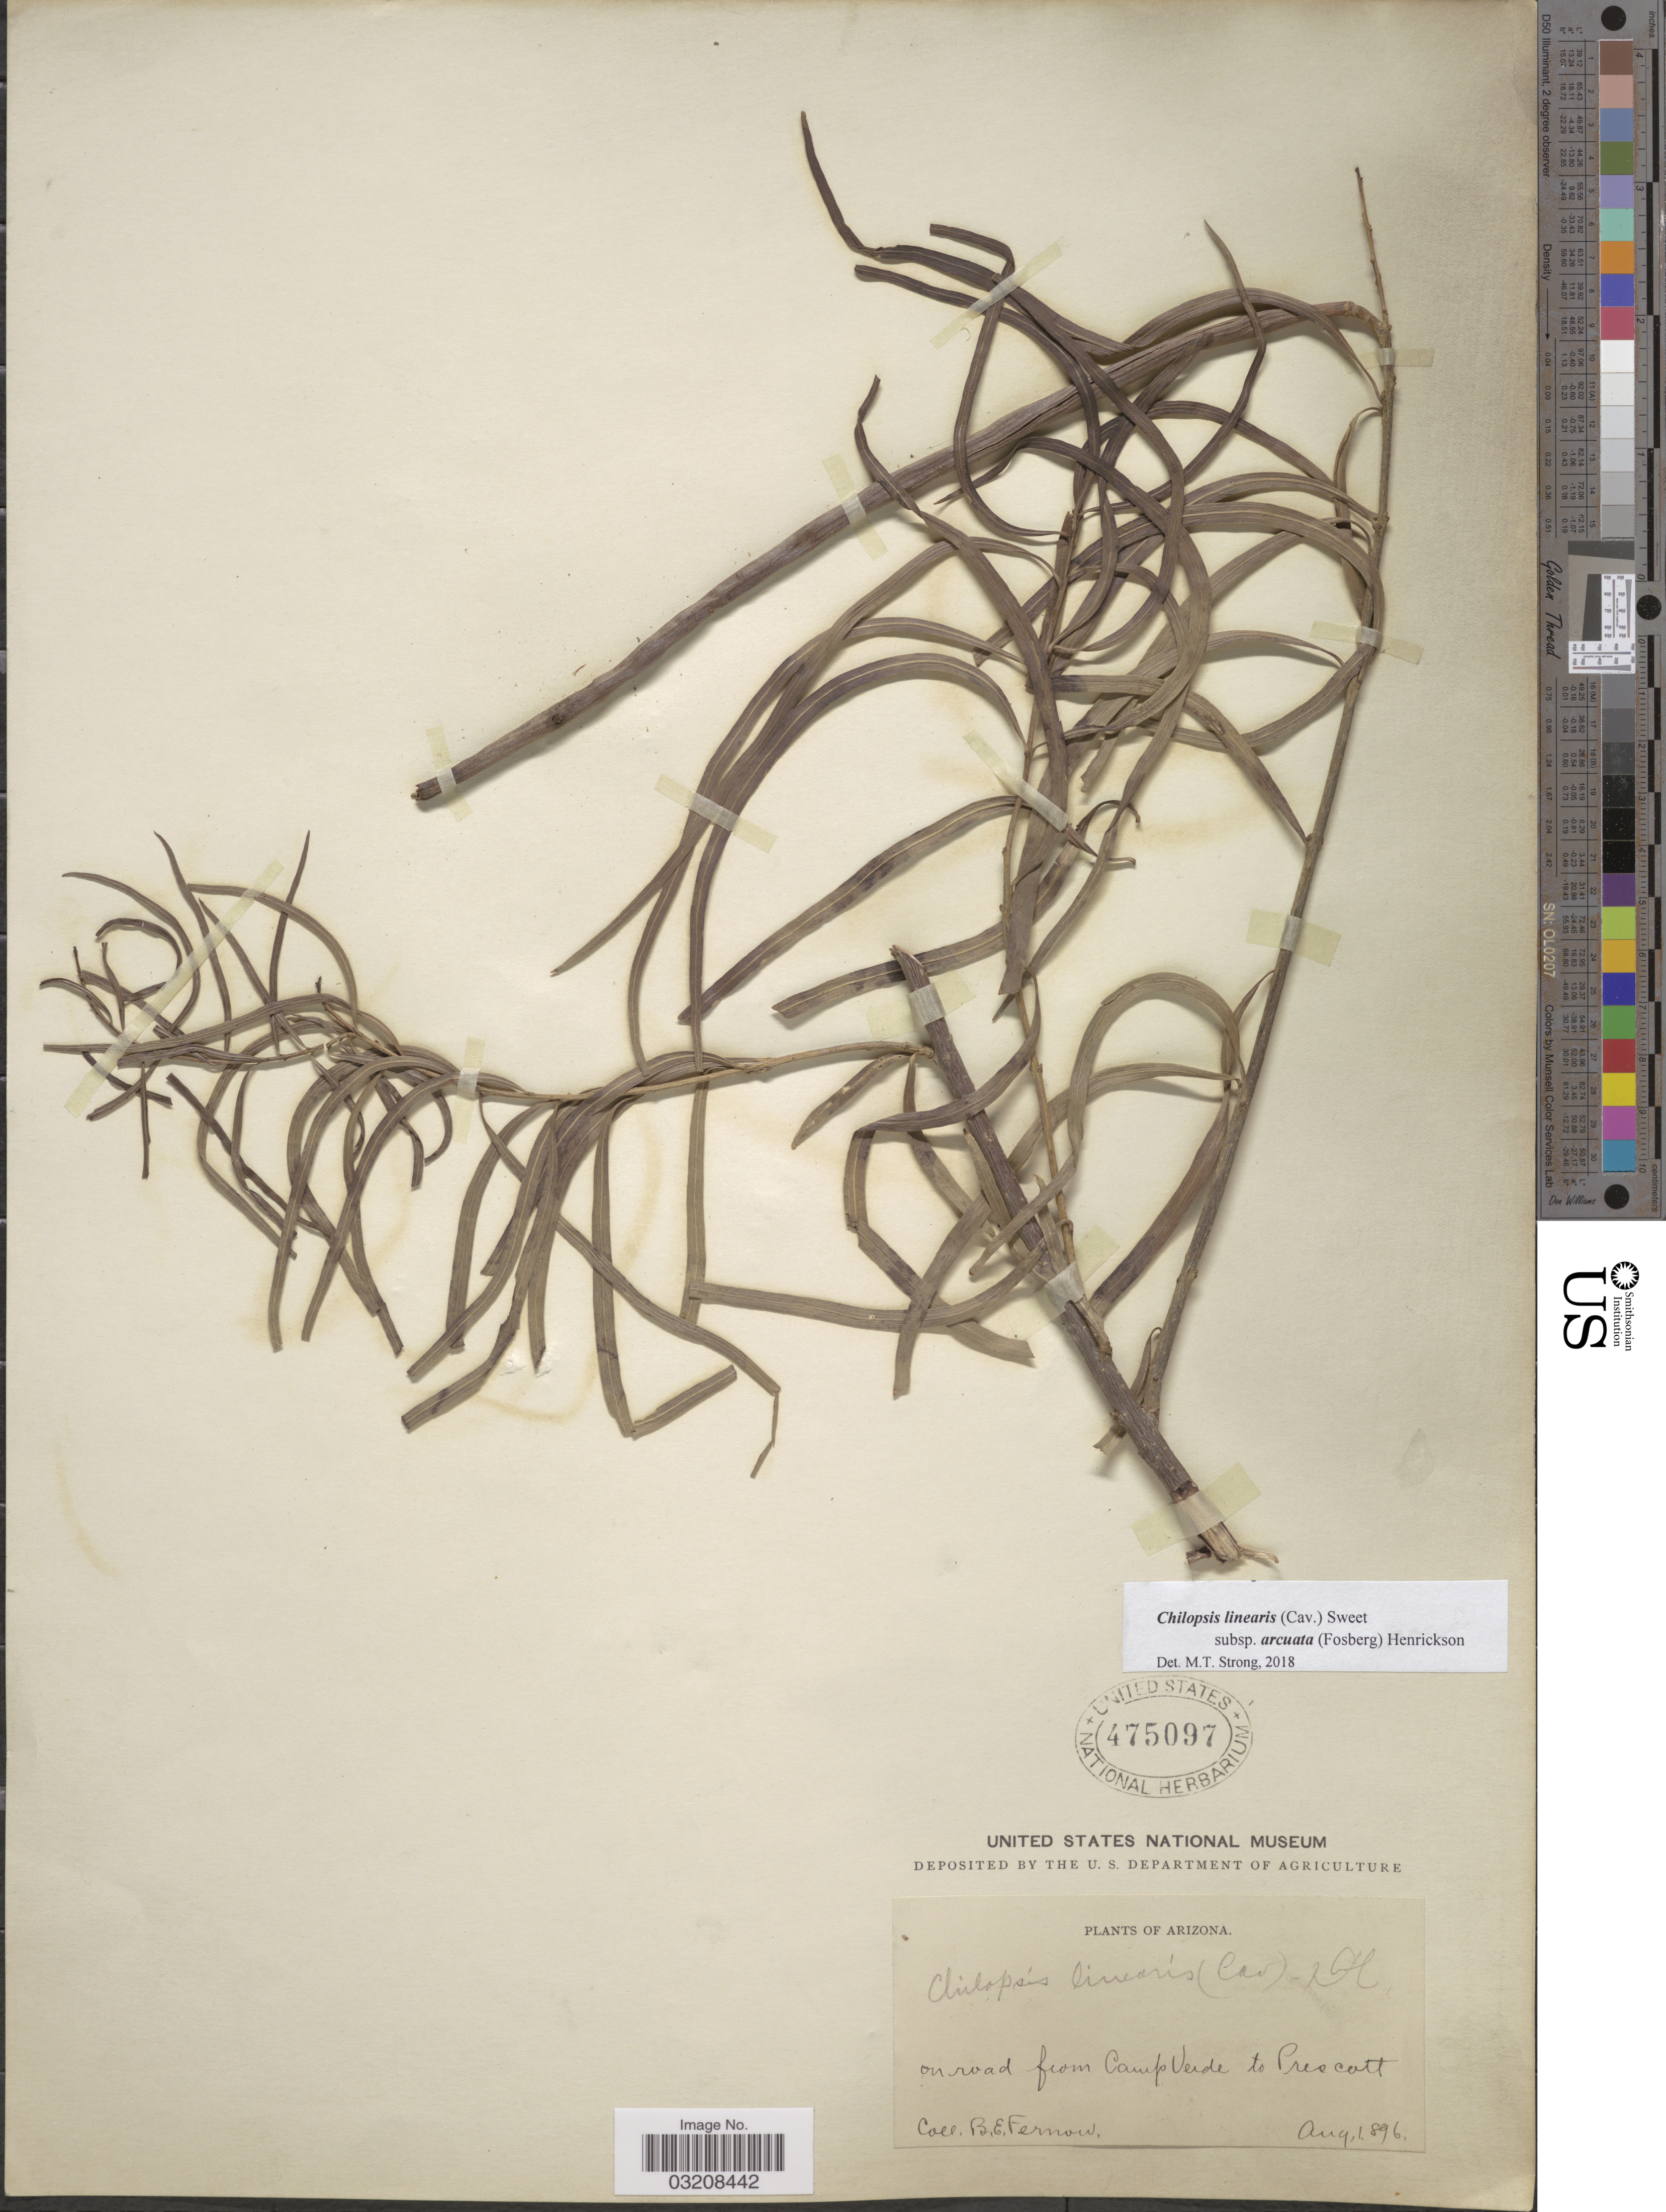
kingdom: Plantae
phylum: Tracheophyta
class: Magnoliopsida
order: Lamiales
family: Bignoniaceae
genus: Chilopsis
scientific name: Chilopsis linearis subsp. arcuata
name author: (Fosberg) Henrickson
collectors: B. Fernow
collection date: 1896-08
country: United States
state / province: Arizona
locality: On road from Camp Verde to Prescott.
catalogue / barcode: US 475097